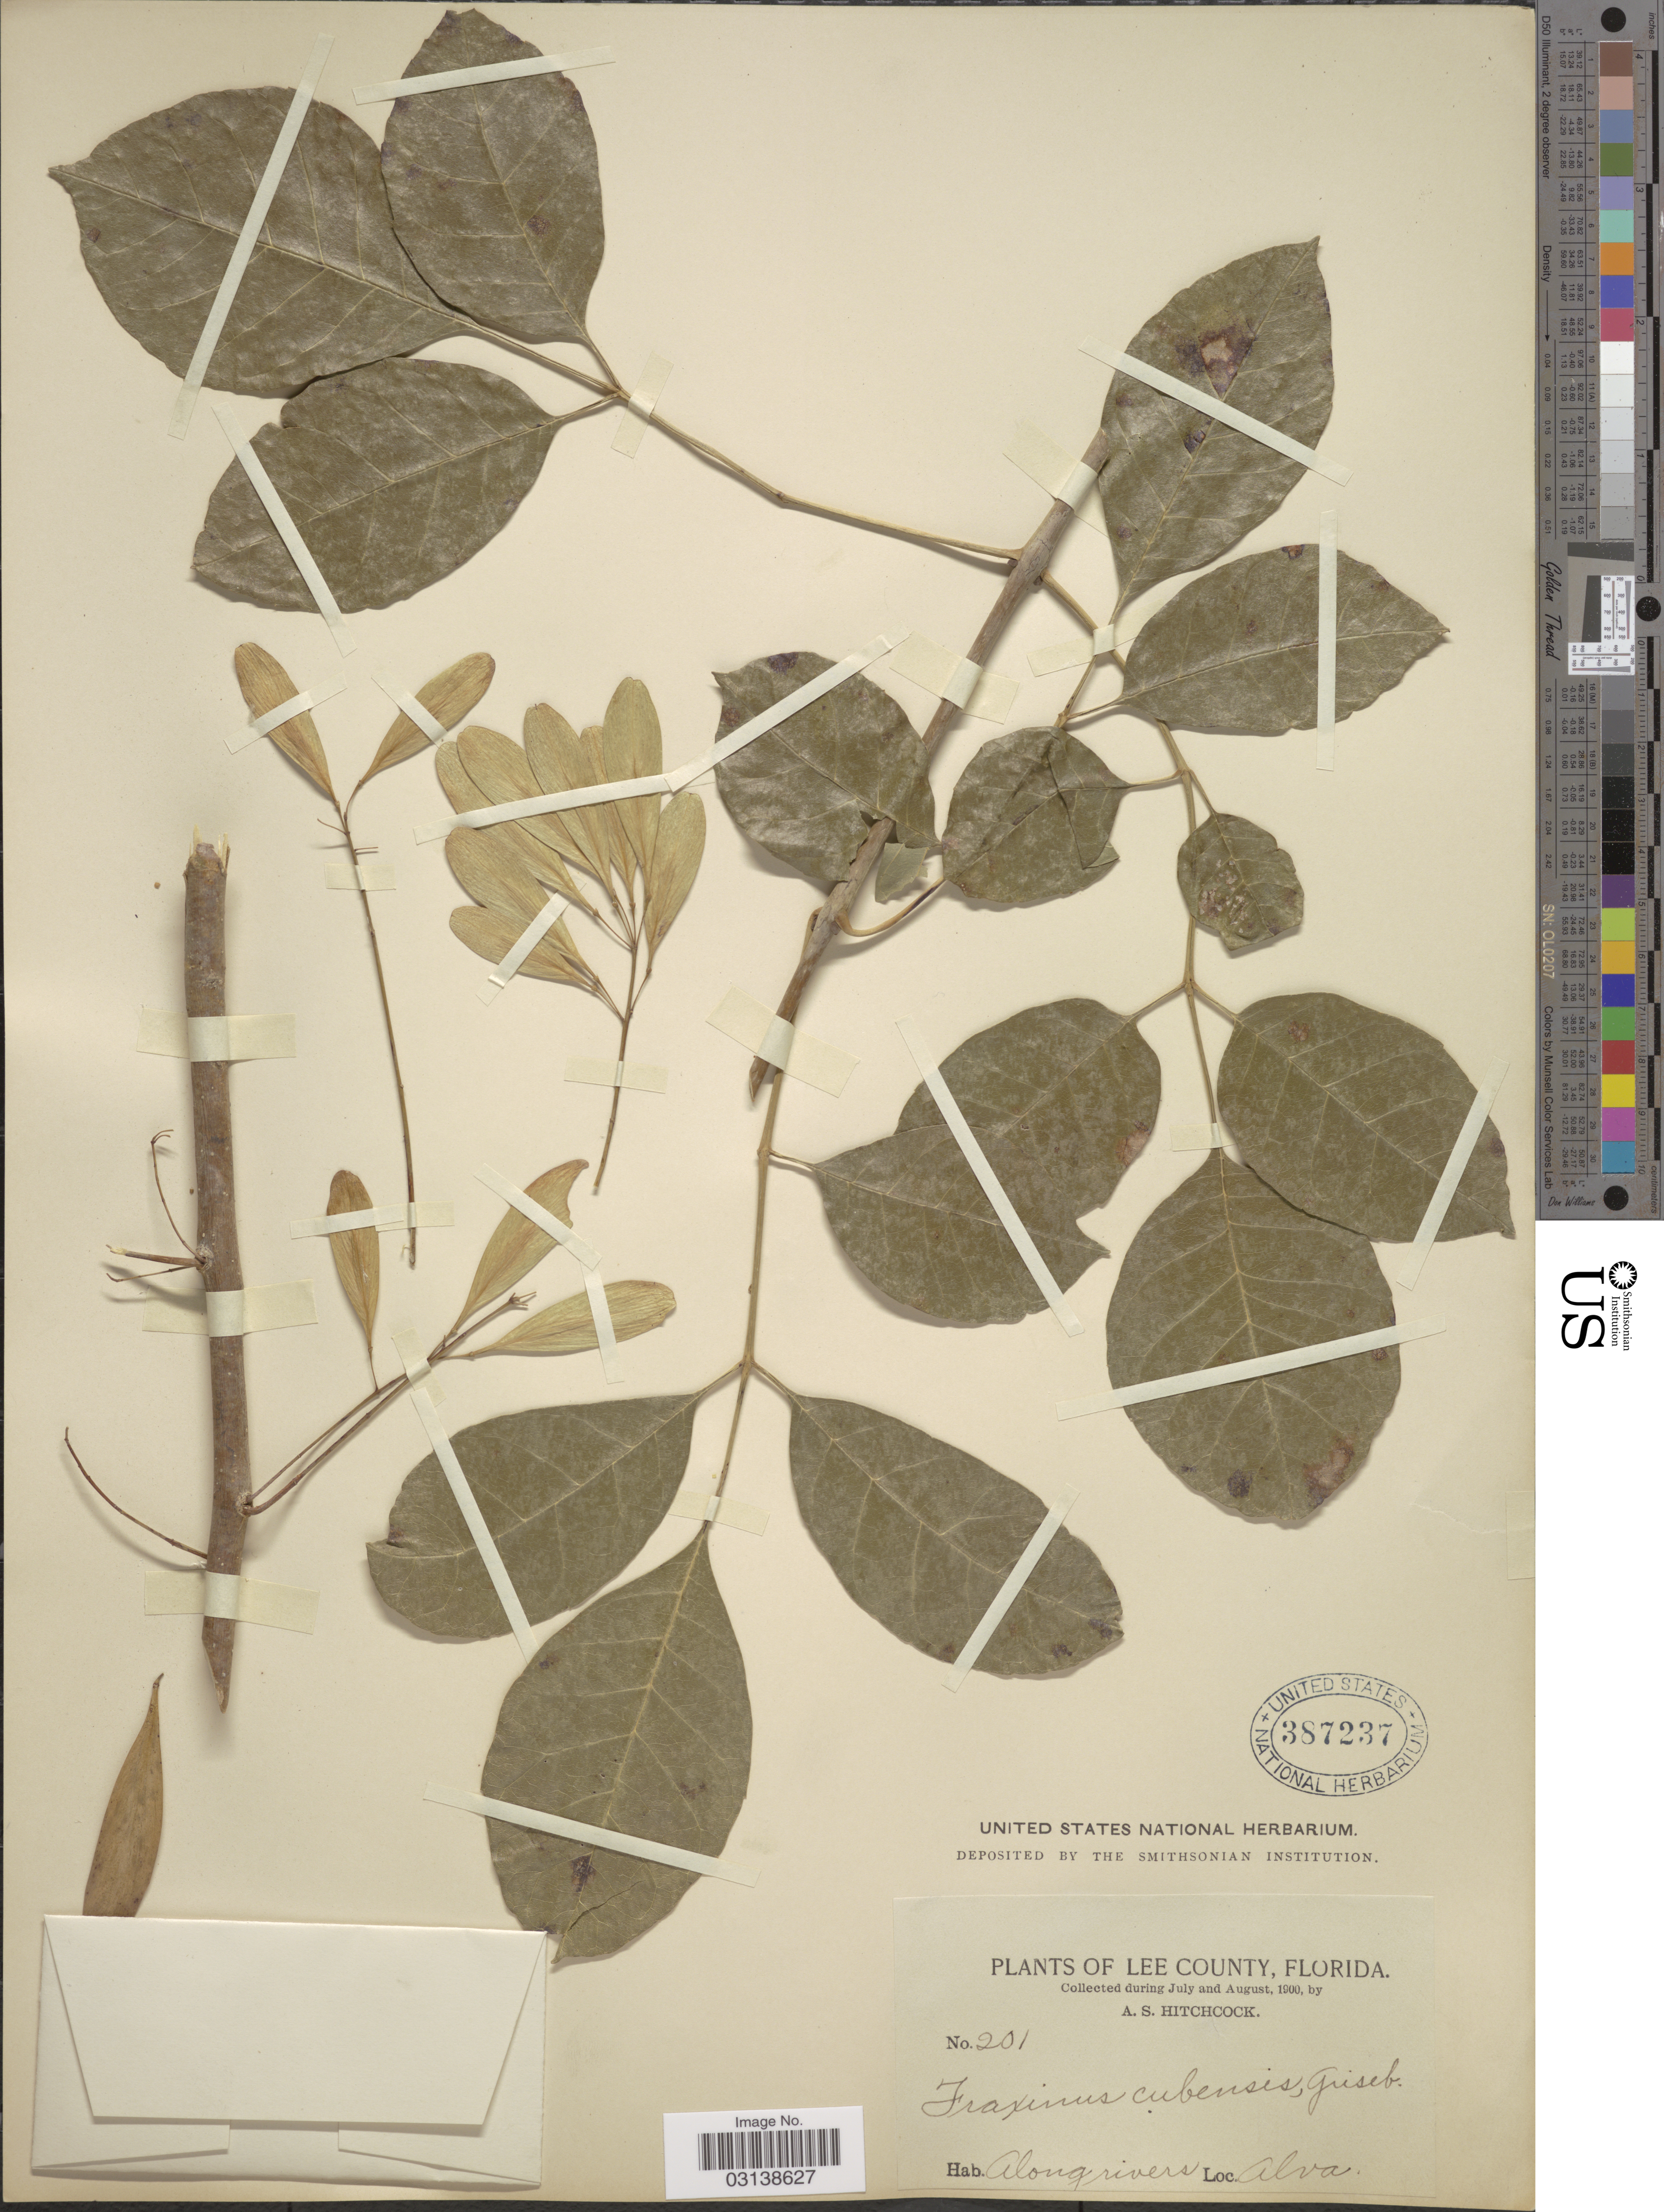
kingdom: Plantae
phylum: Tracheophyta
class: Magnoliopsida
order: Lamiales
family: Oleaceae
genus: Fraxinus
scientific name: Fraxinus caroliniana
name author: Mill.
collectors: A. S. Hitchcock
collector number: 201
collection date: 1900-07/1900-08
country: United States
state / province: Florida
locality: Lee County. Along rivers. Alva.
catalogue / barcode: US 387237